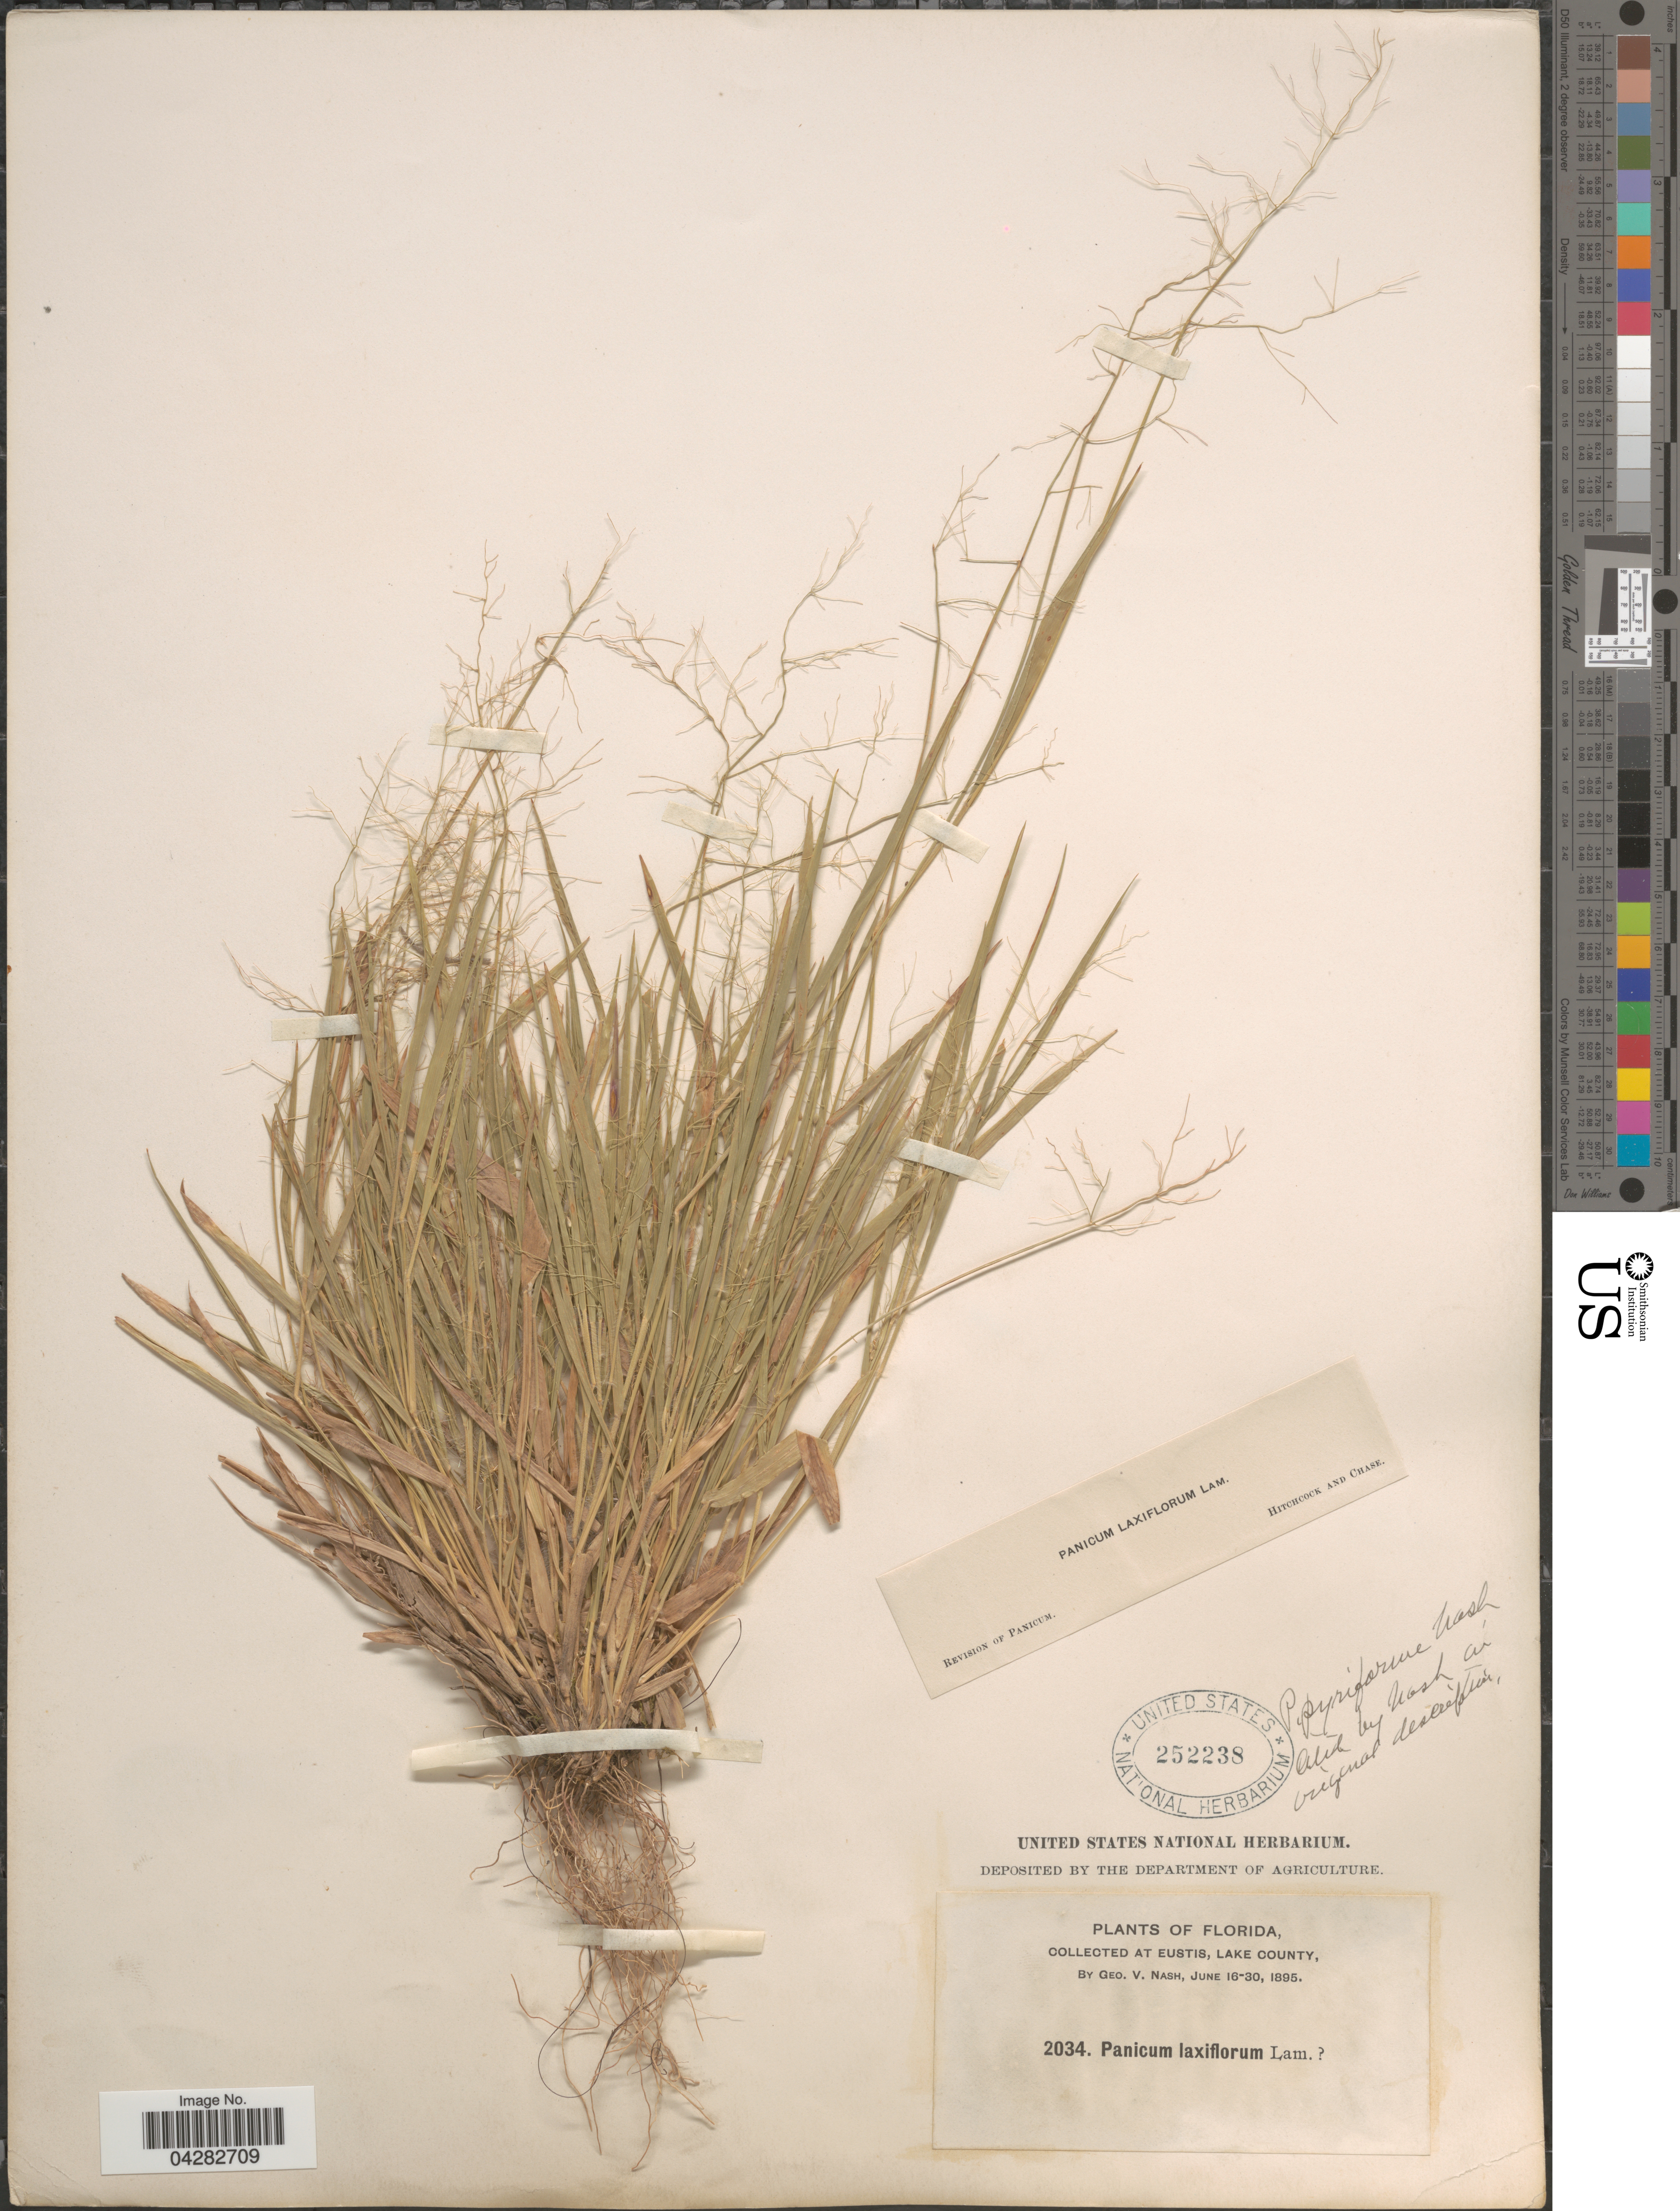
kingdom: Plantae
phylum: Tracheophyta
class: Liliopsida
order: Poales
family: Poaceae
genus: Dichanthelium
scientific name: Dichanthelium laxiflorum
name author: (Lam.) Gould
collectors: G. V. Nash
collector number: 2034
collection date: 1895-06-16/1895-06-30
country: United States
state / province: Florida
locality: At Eustis, Lake County.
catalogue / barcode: US 252238